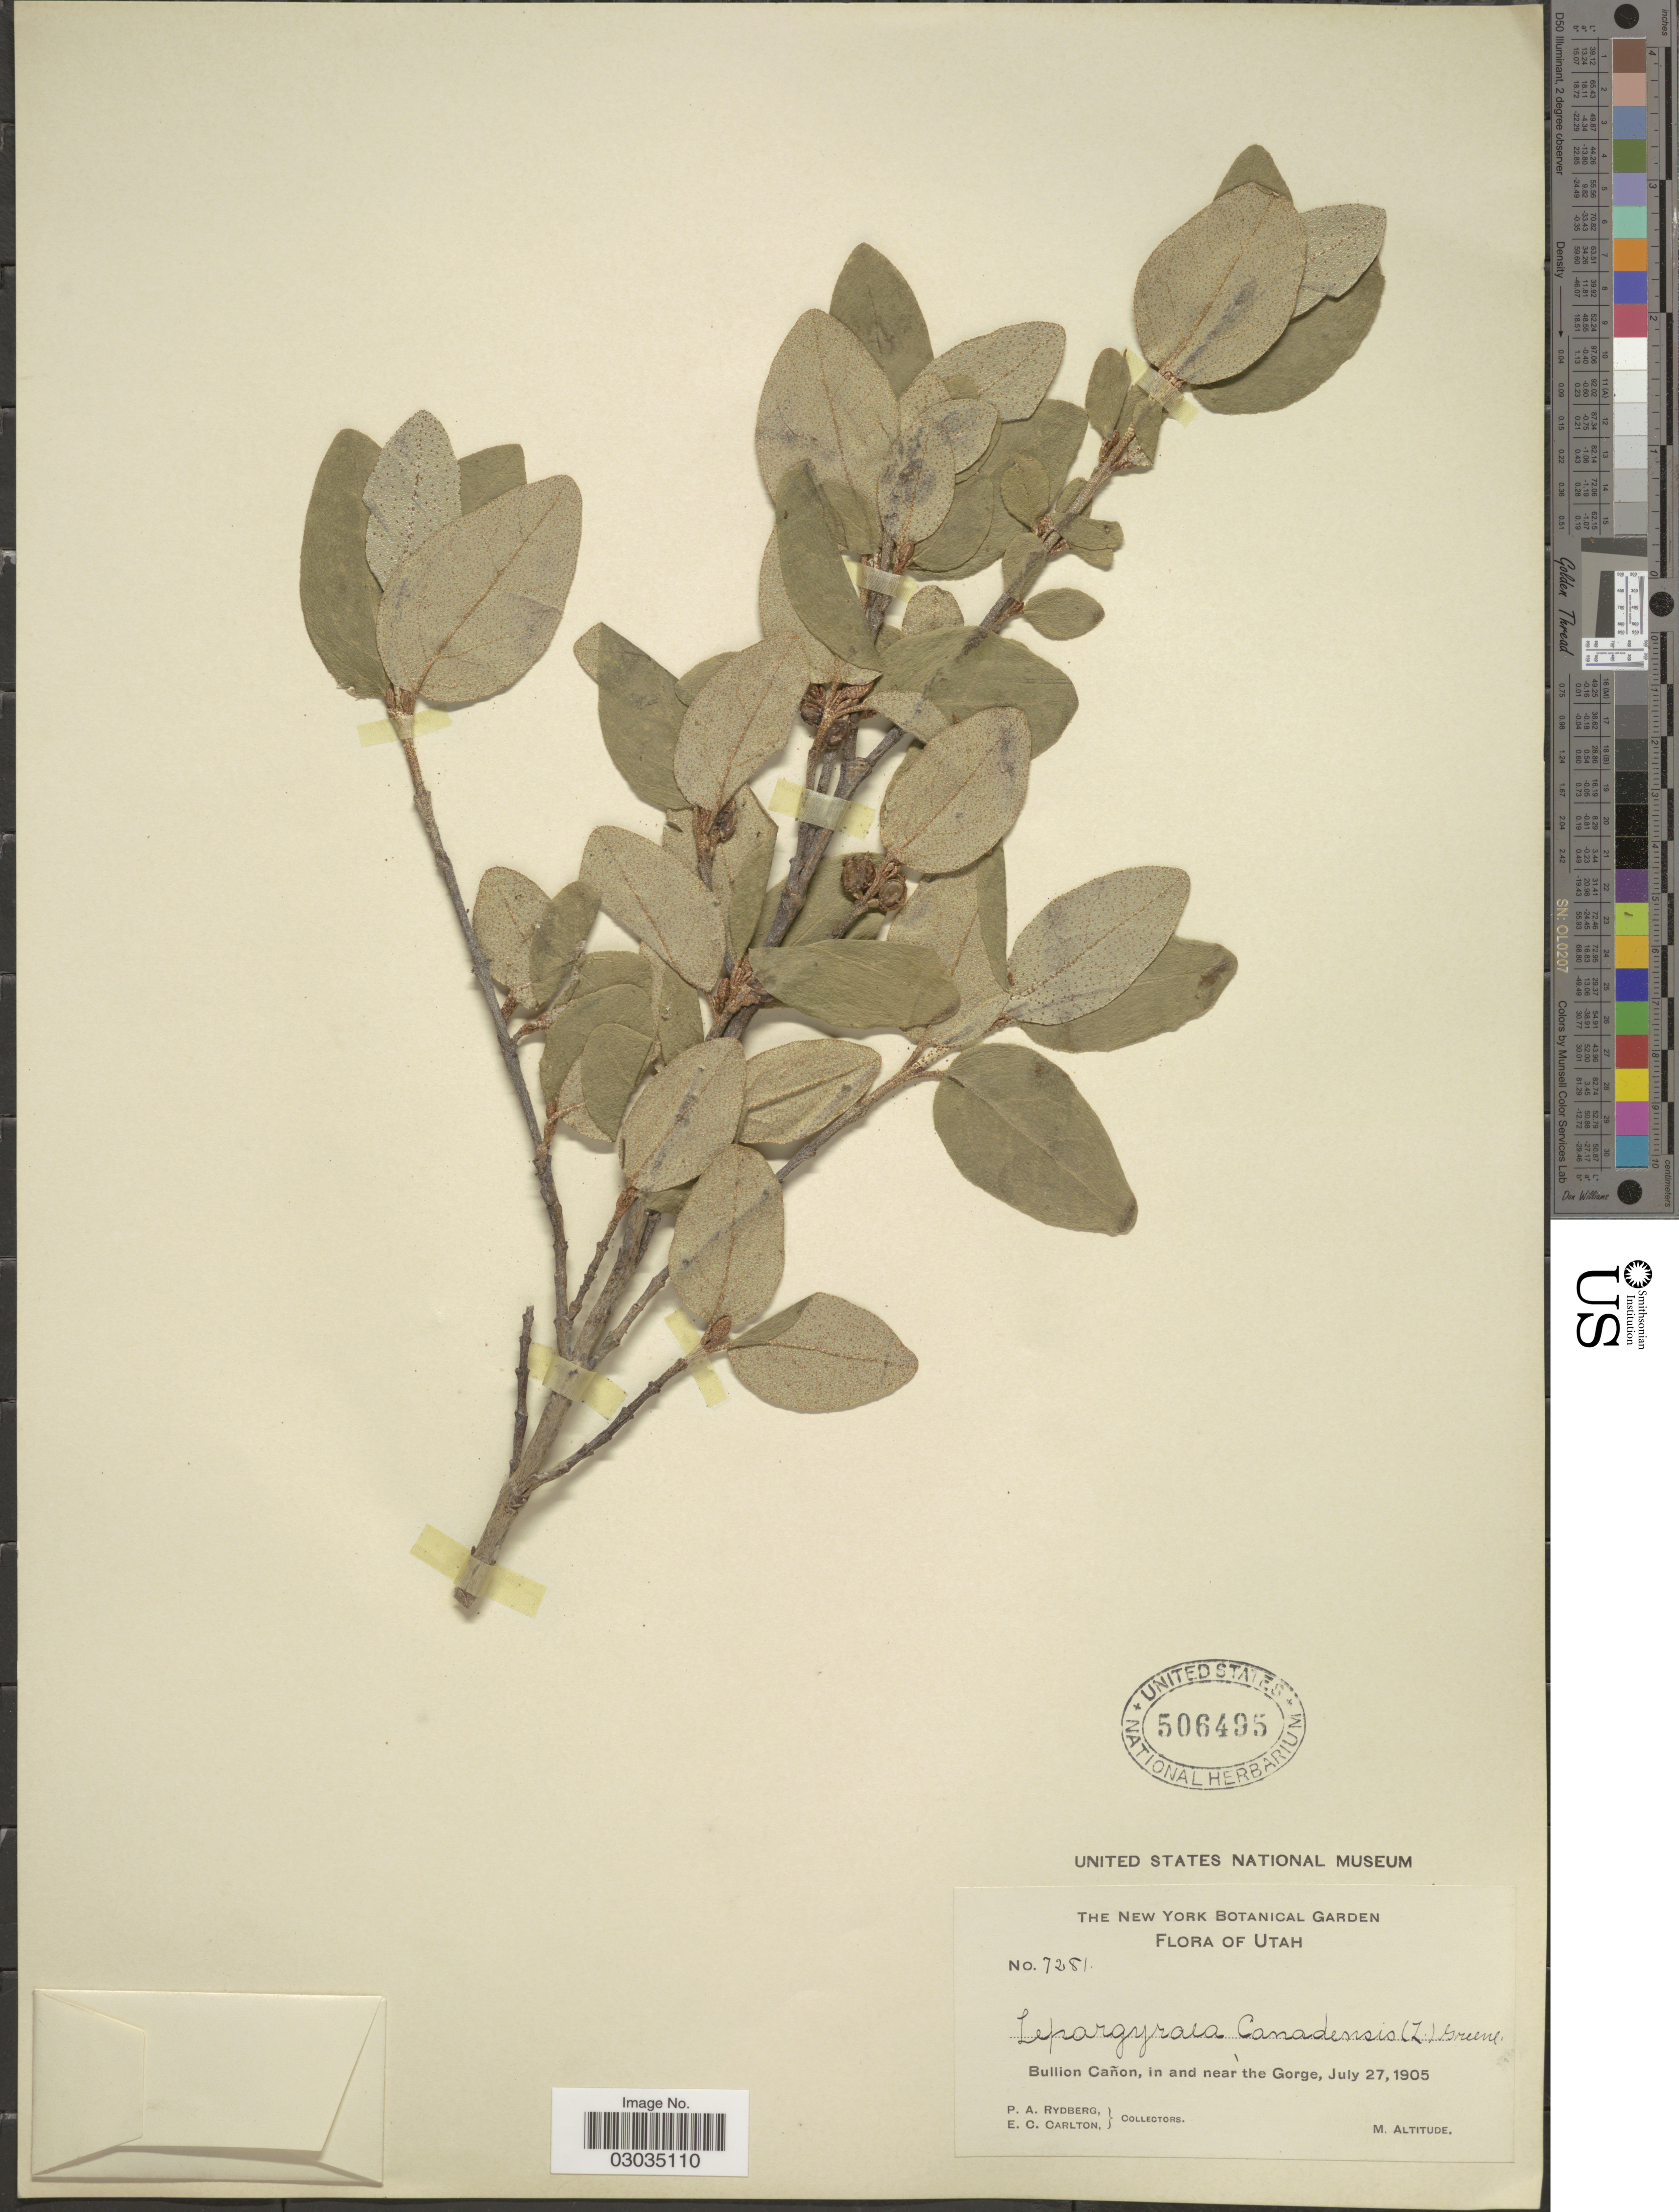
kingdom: Plantae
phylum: Tracheophyta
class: Magnoliopsida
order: Rosales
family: Elaeagnaceae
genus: Shepherdia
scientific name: Shepherdia canadensis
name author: (L.) Nutt.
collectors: P. A. Rydberg & E. Carlton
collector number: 7281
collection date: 1905-07-27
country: United States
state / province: Utah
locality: Bullion Cañon, in and near the Gorge.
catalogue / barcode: US 506495